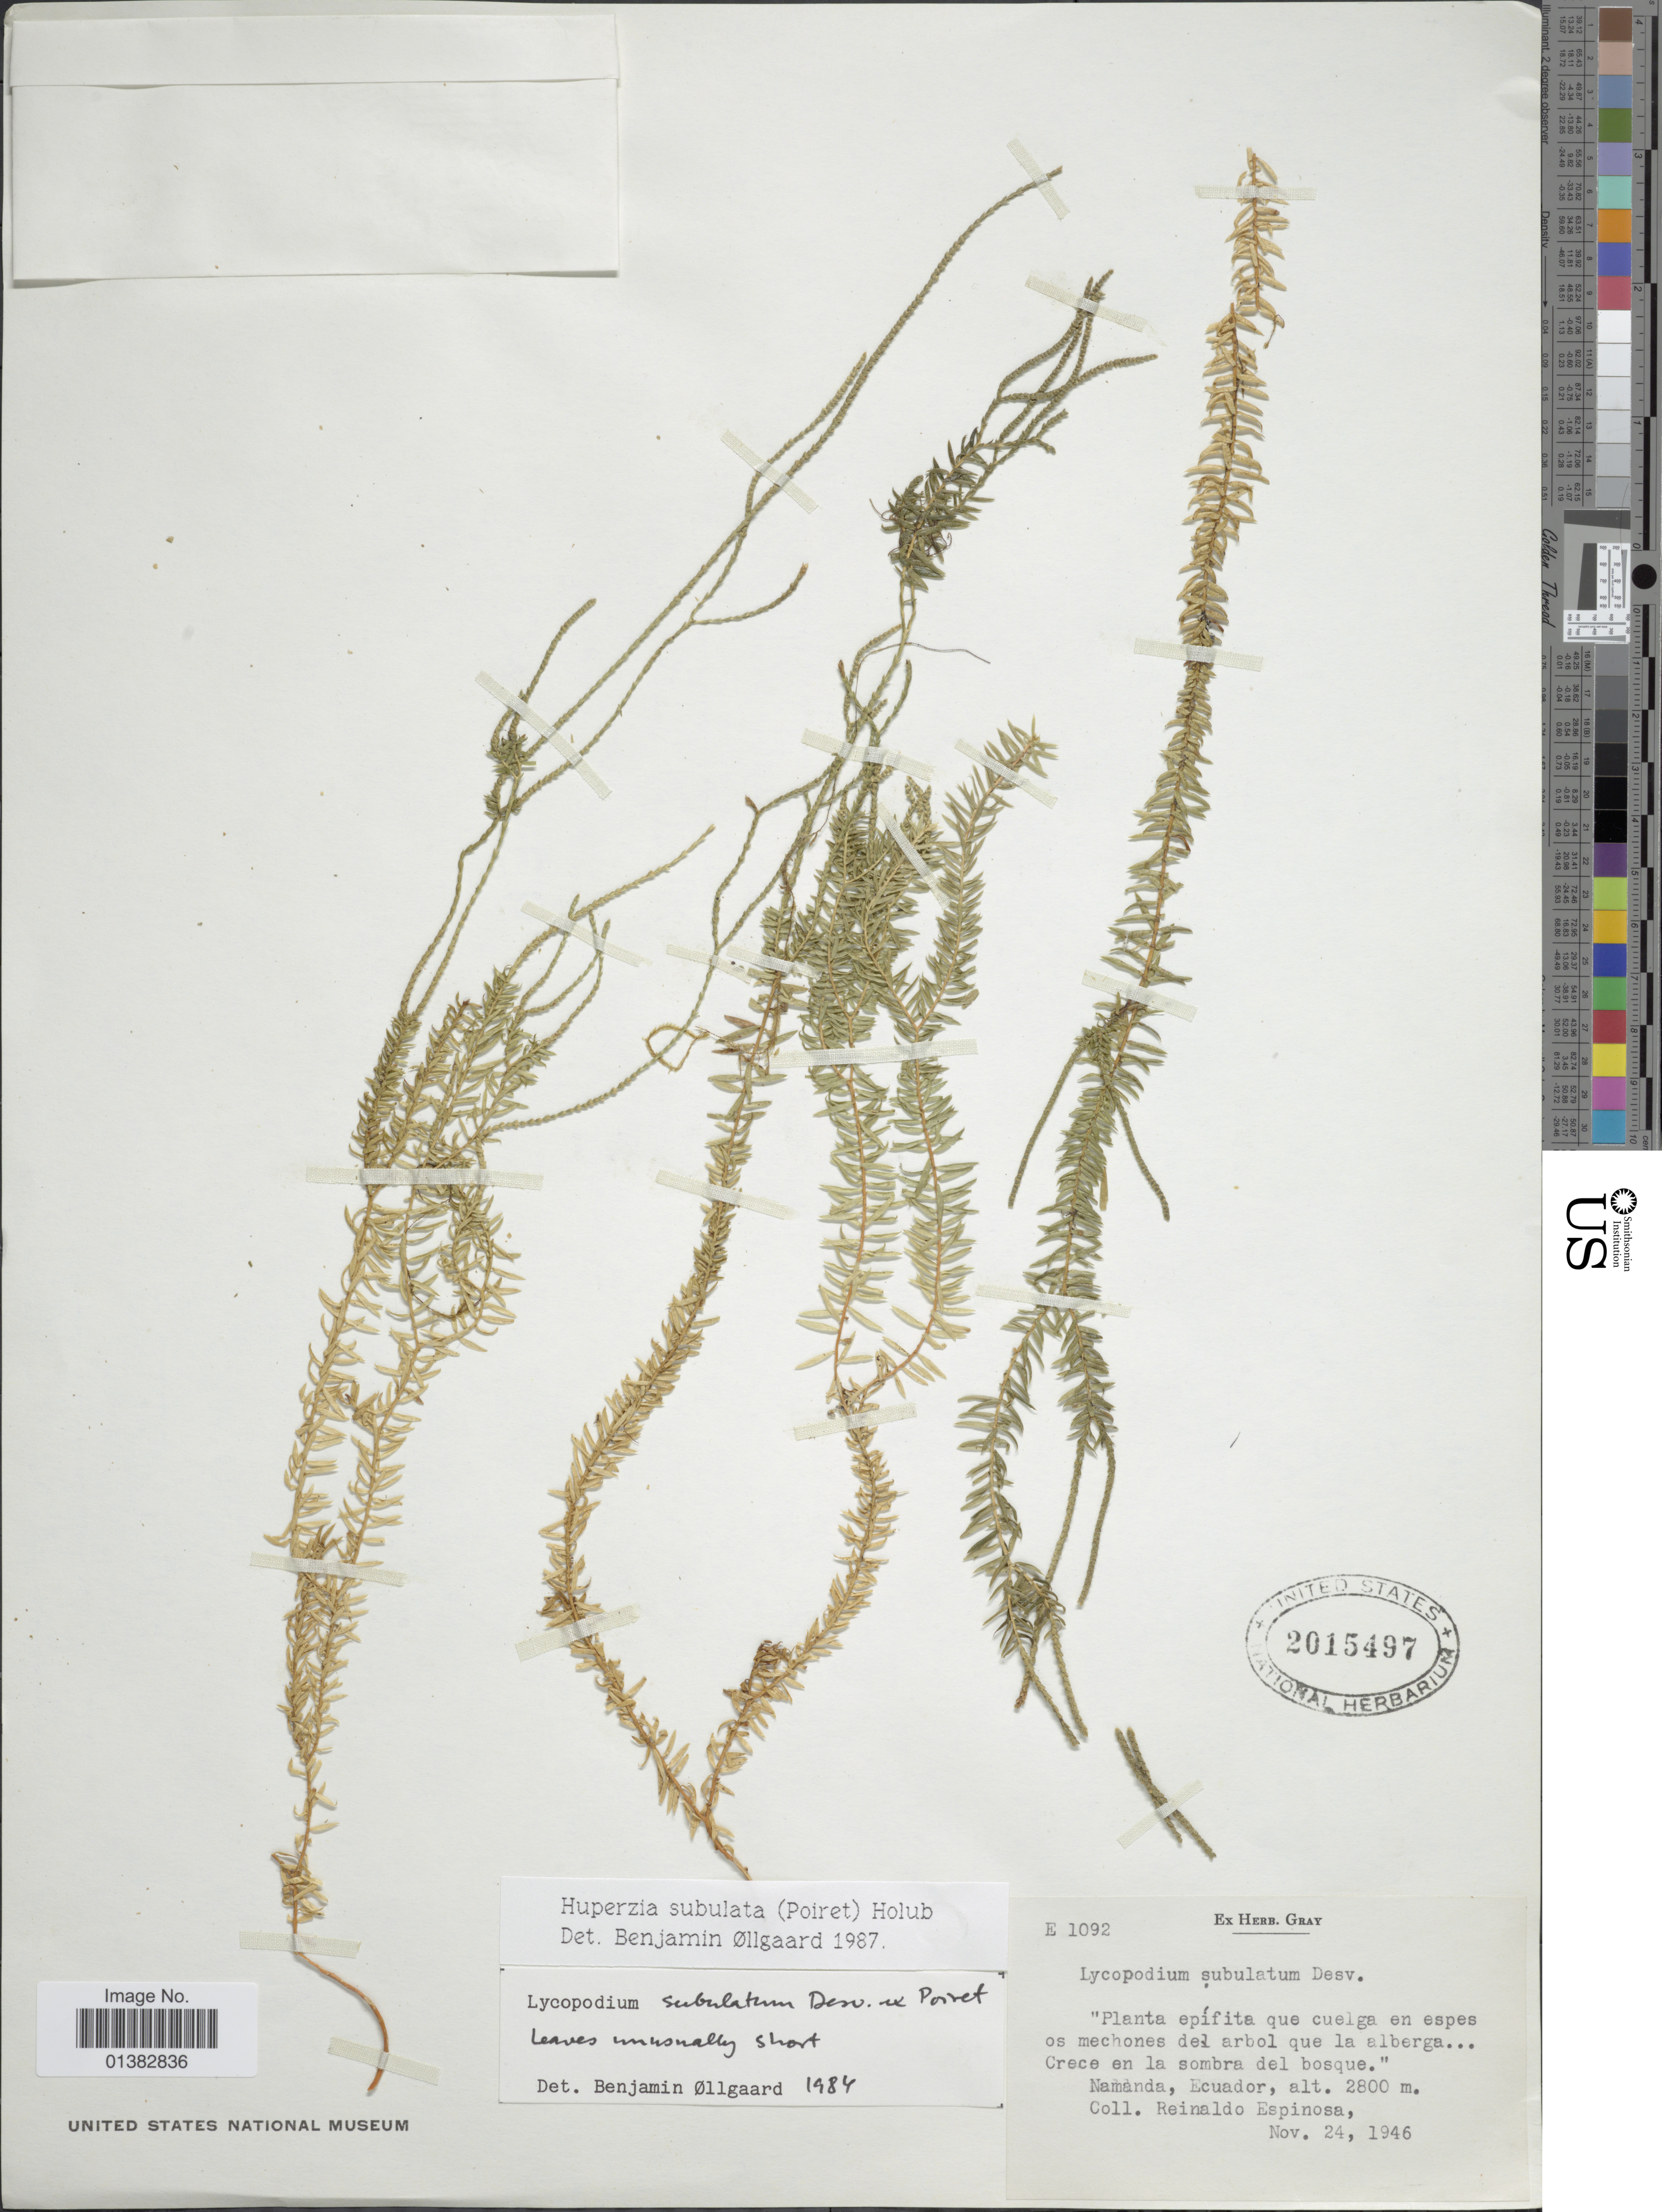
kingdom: Plantae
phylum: Tracheophyta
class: Lycopodiopsida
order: Lycopodiales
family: Lycopodiaceae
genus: Phlegmariurus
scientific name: Phlegmariurus subulatus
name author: (Desv. ex Poir.) B. Øllg.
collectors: R. Espinosa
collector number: E1092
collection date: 1946-11-24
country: Ecuador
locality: Crece en la sombra del bosque, Namanda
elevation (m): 2800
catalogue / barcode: US 2015497